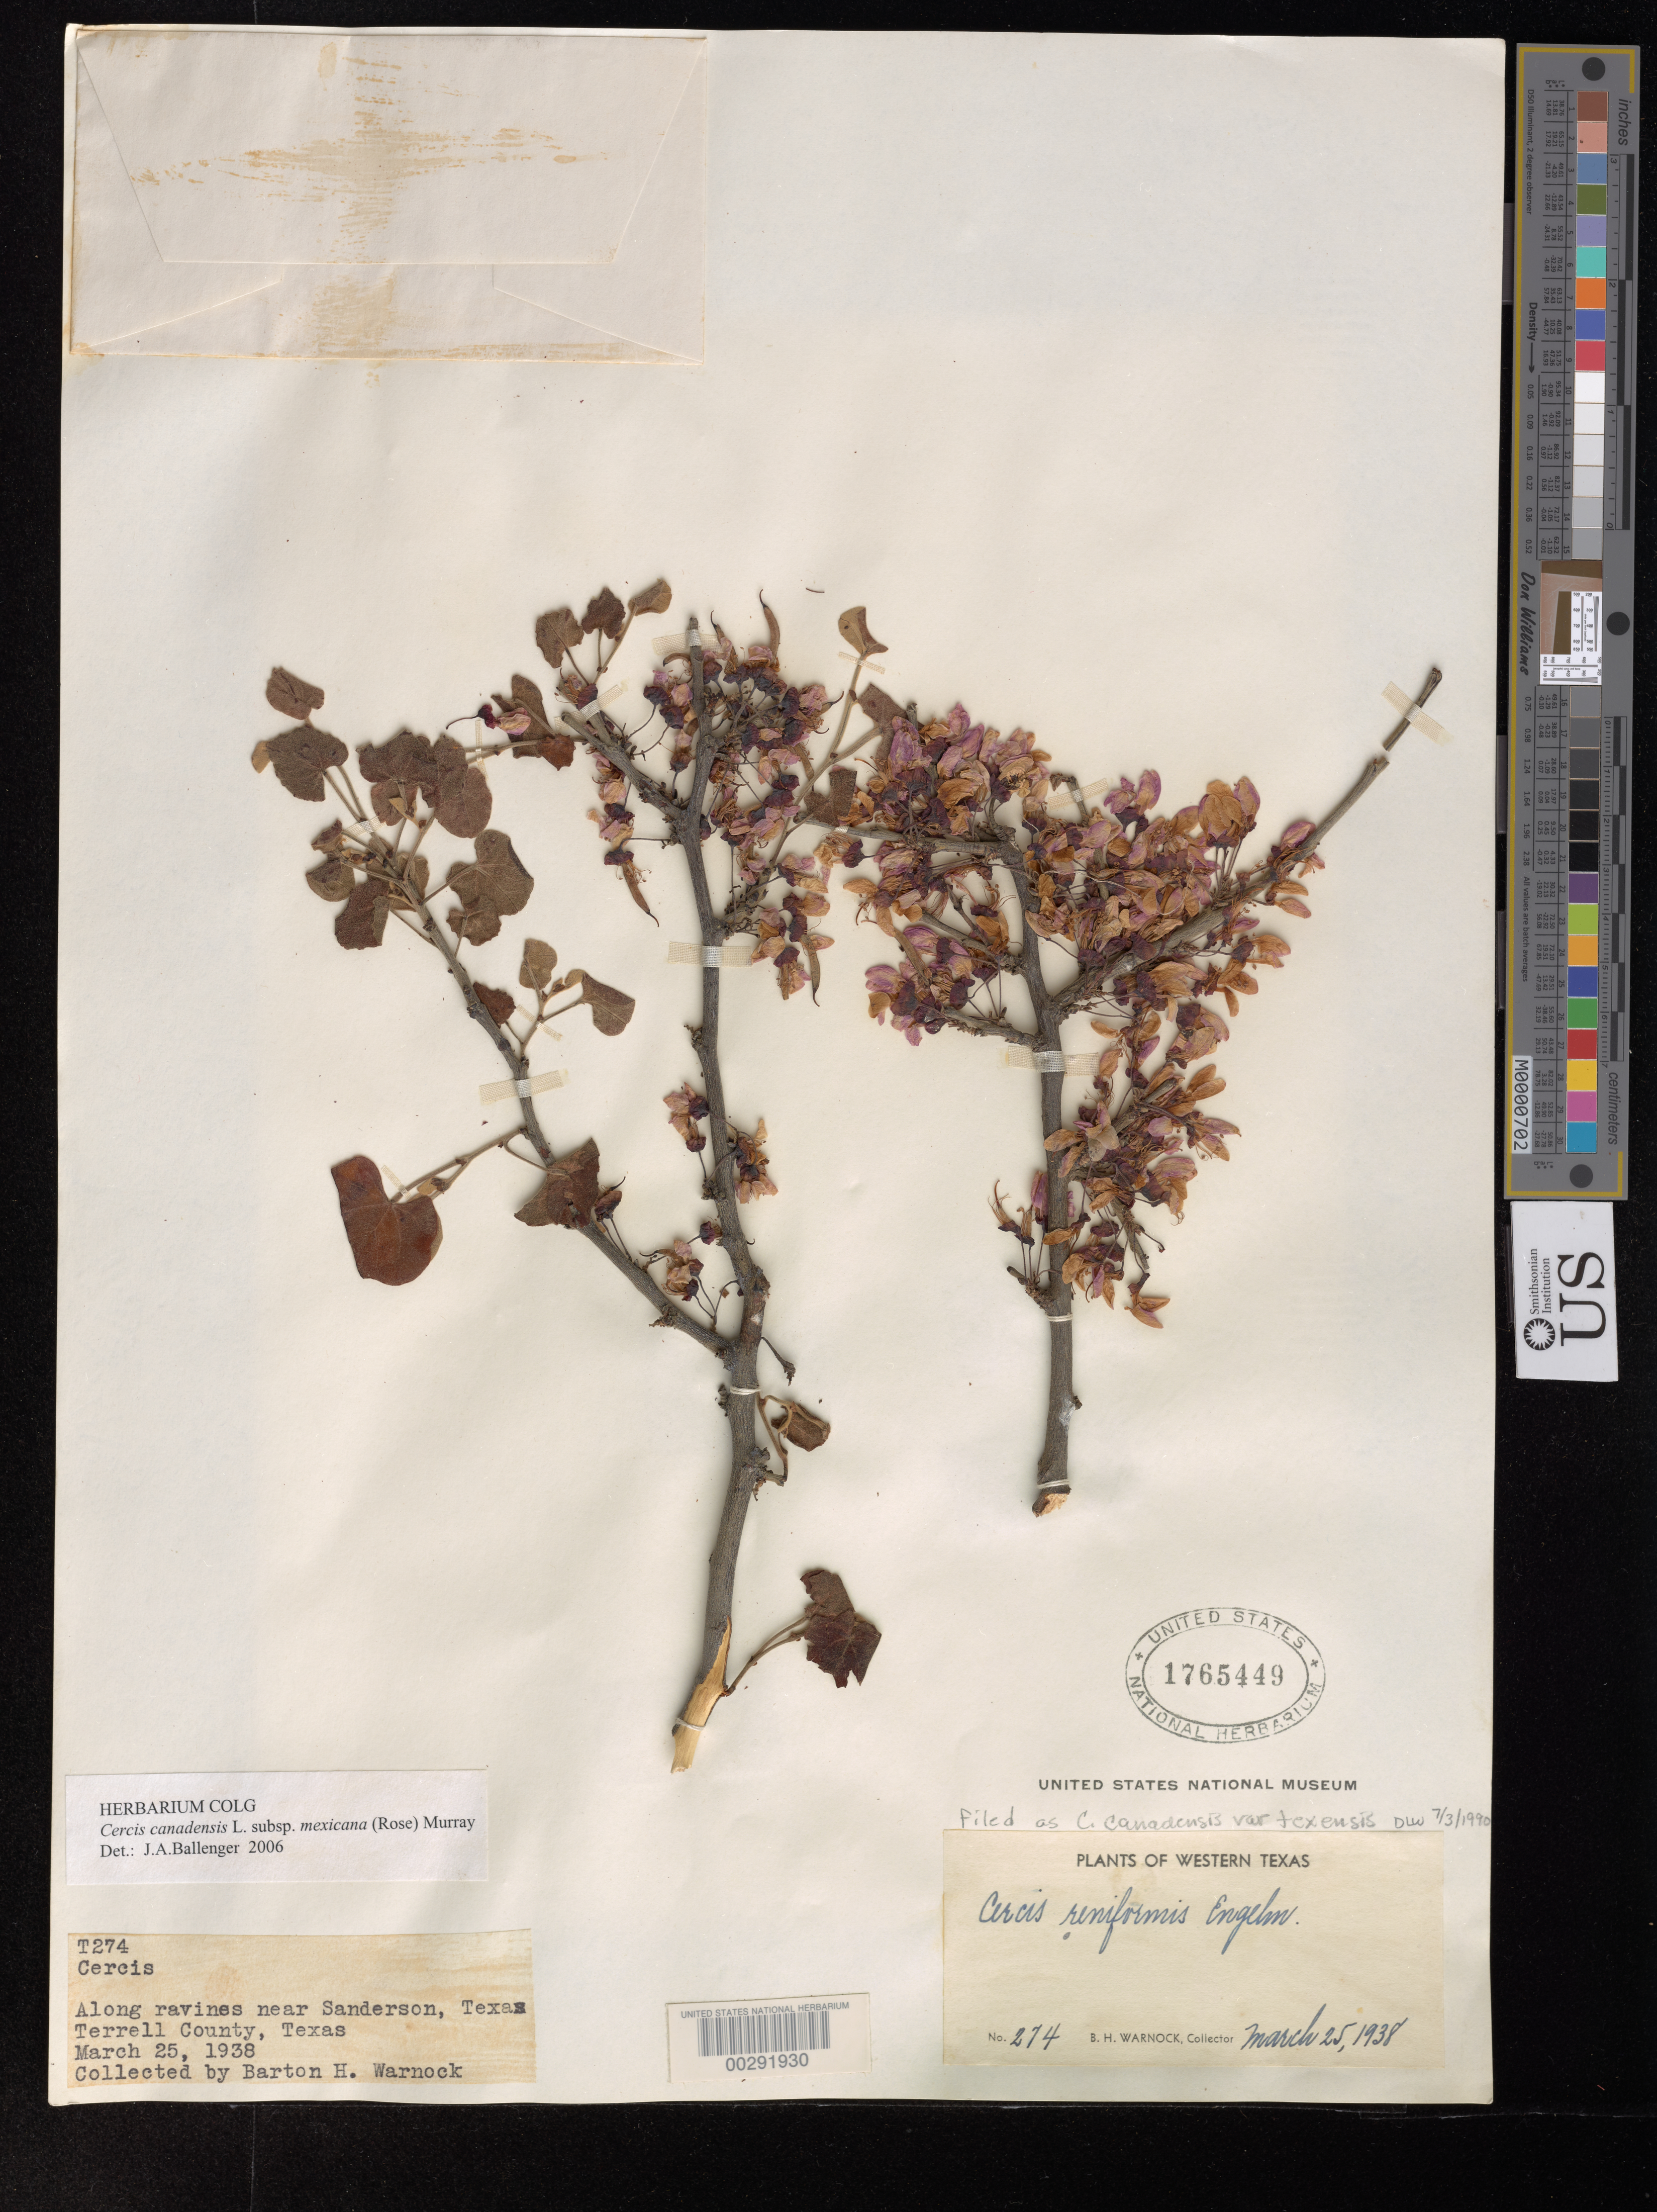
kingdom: Plantae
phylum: Tracheophyta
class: Magnoliopsida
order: Fabales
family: Fabaceae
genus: Cercis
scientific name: Cercis canadensis subsp. mexicana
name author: (Rose) Murray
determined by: Ballenger, J. A., (COLG), Columbus State University - Herbarium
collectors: B. H. Warnock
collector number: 274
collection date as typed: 25 Mar 1938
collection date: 1938-03-25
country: United States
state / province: Texas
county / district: Terrell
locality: Near sanderson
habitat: Along ravines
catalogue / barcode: US 1765449